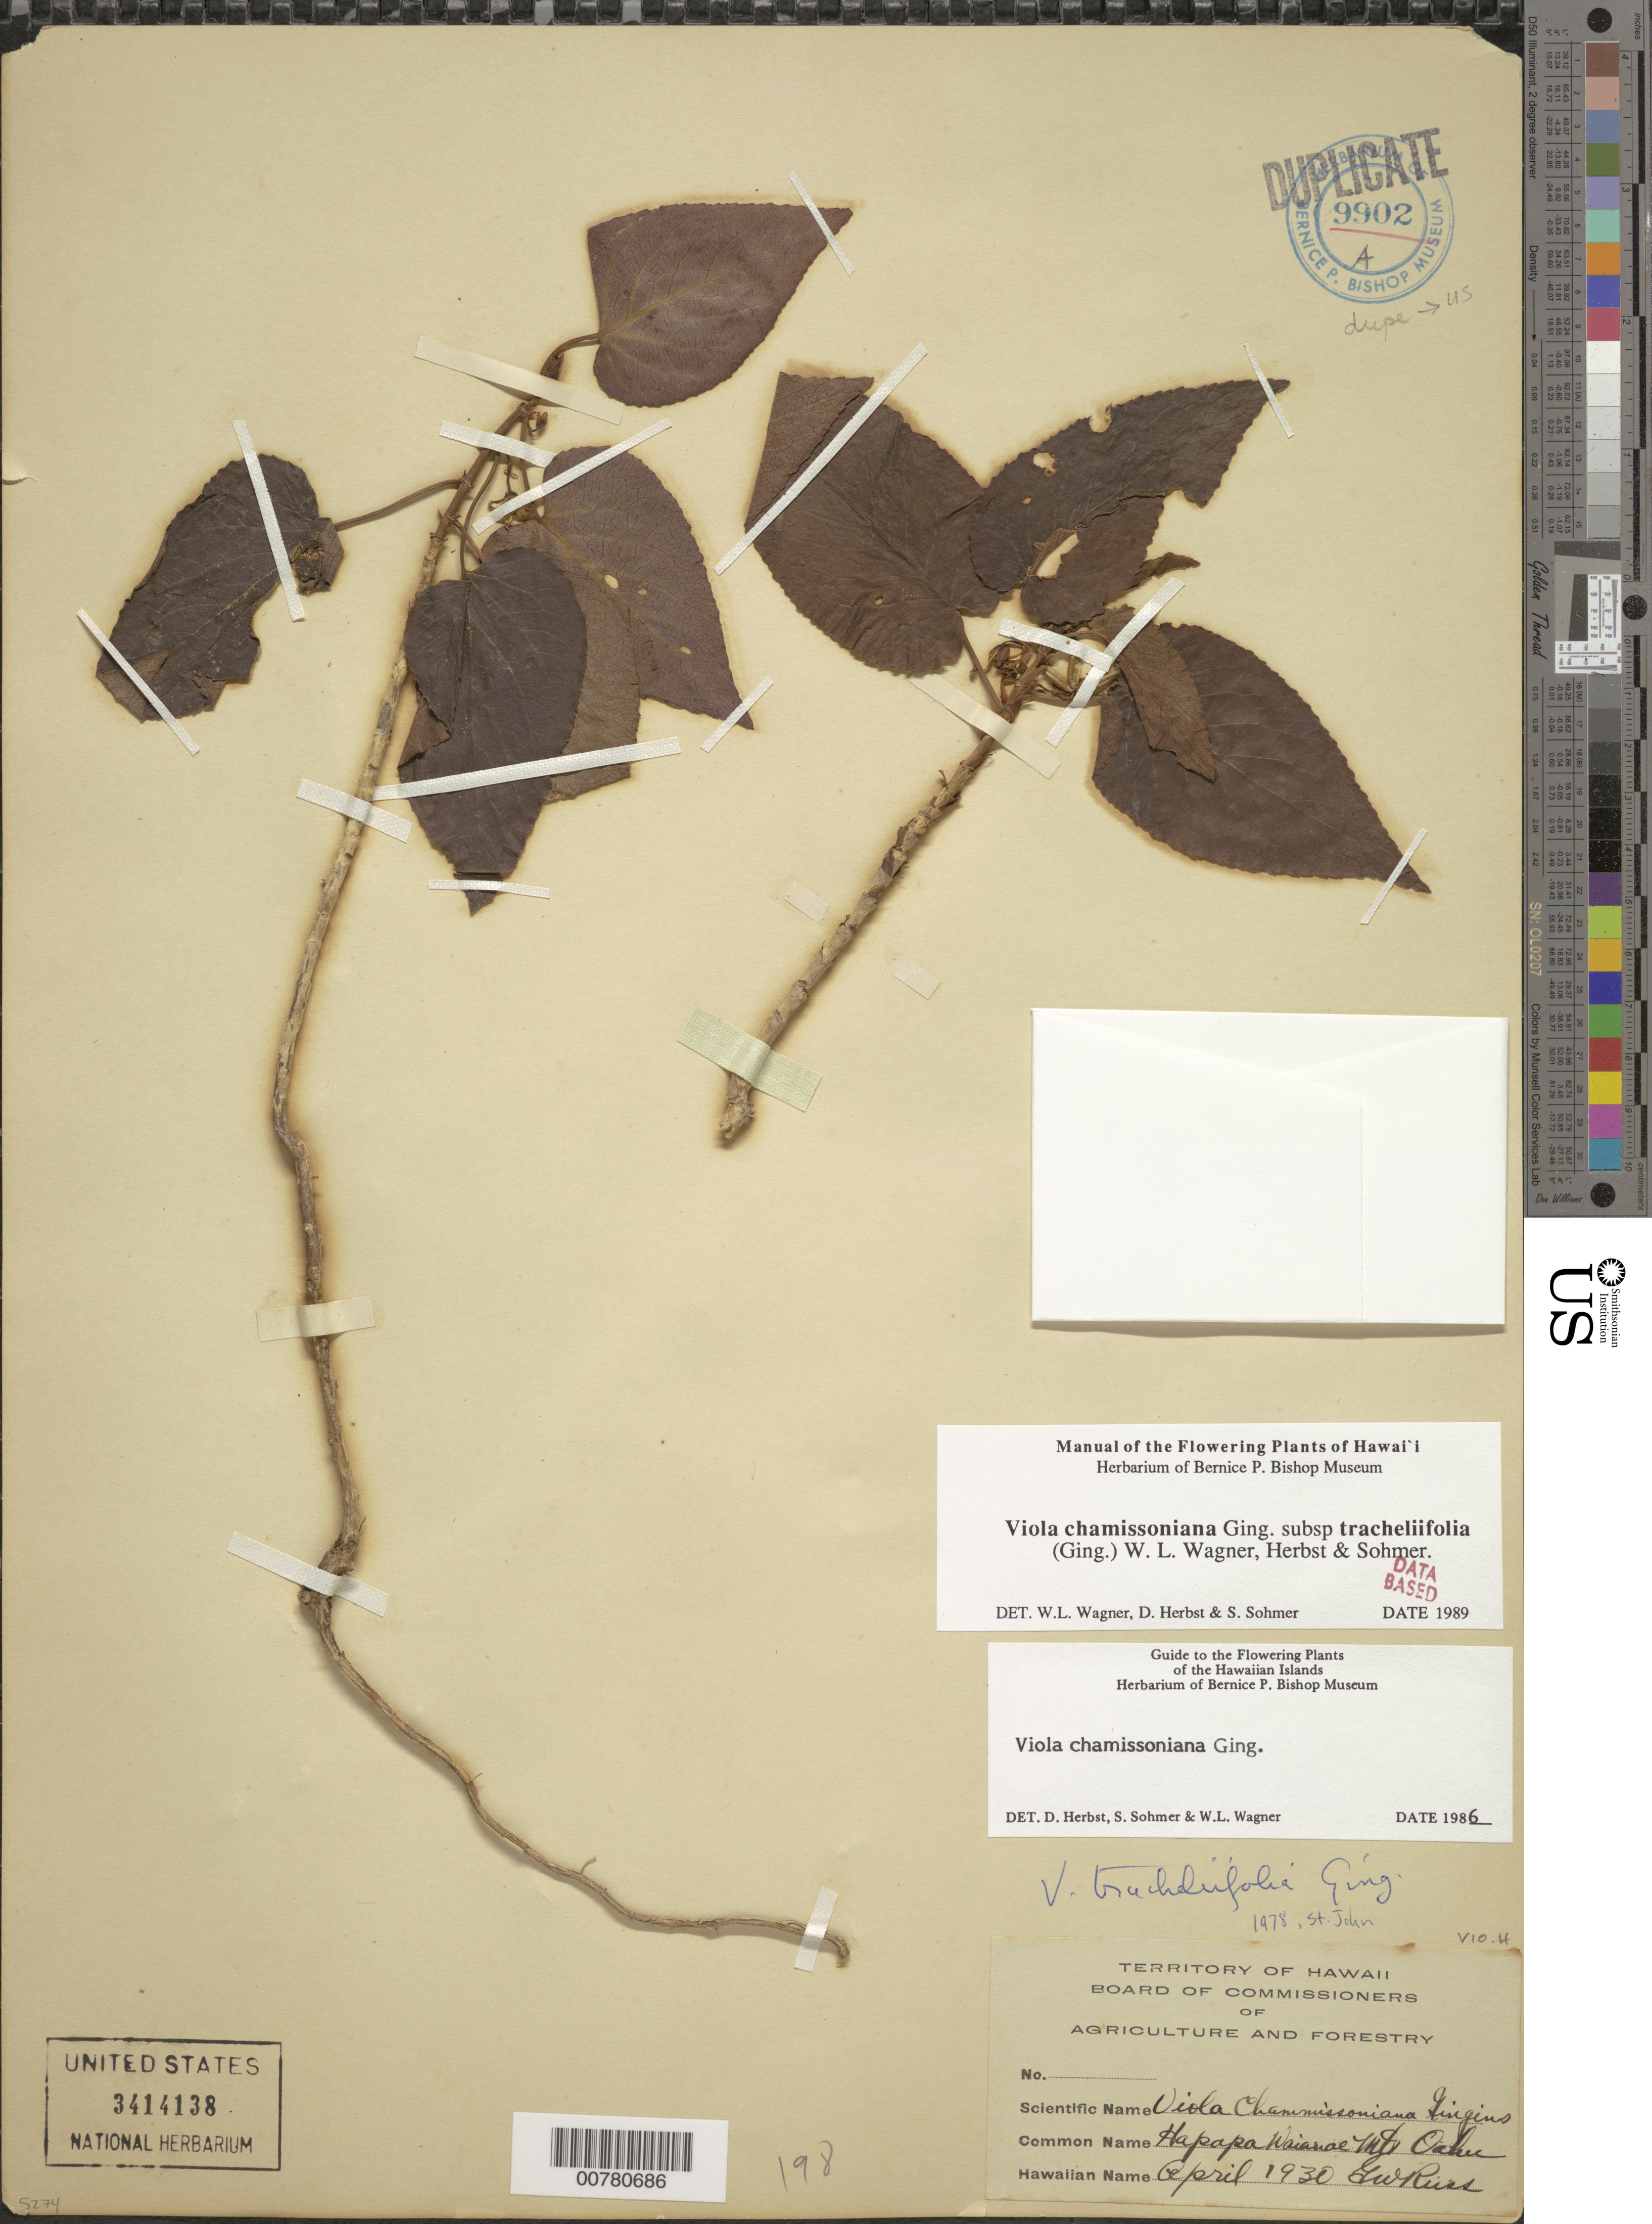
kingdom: Plantae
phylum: Tracheophyta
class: Magnoliopsida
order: Malpighiales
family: Violaceae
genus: Viola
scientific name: Viola chamissoniana subsp. tracheliifolia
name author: (Ging.) W.L. Wagner et al.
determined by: Wagner, W. L.; Herbst, D. R.; Sohmer, S. H.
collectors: G. Russ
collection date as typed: Apr 1930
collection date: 1930-04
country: United States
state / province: Hawaii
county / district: Honolulu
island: Oahu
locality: Waianae; Hapapa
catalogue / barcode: US 3414138